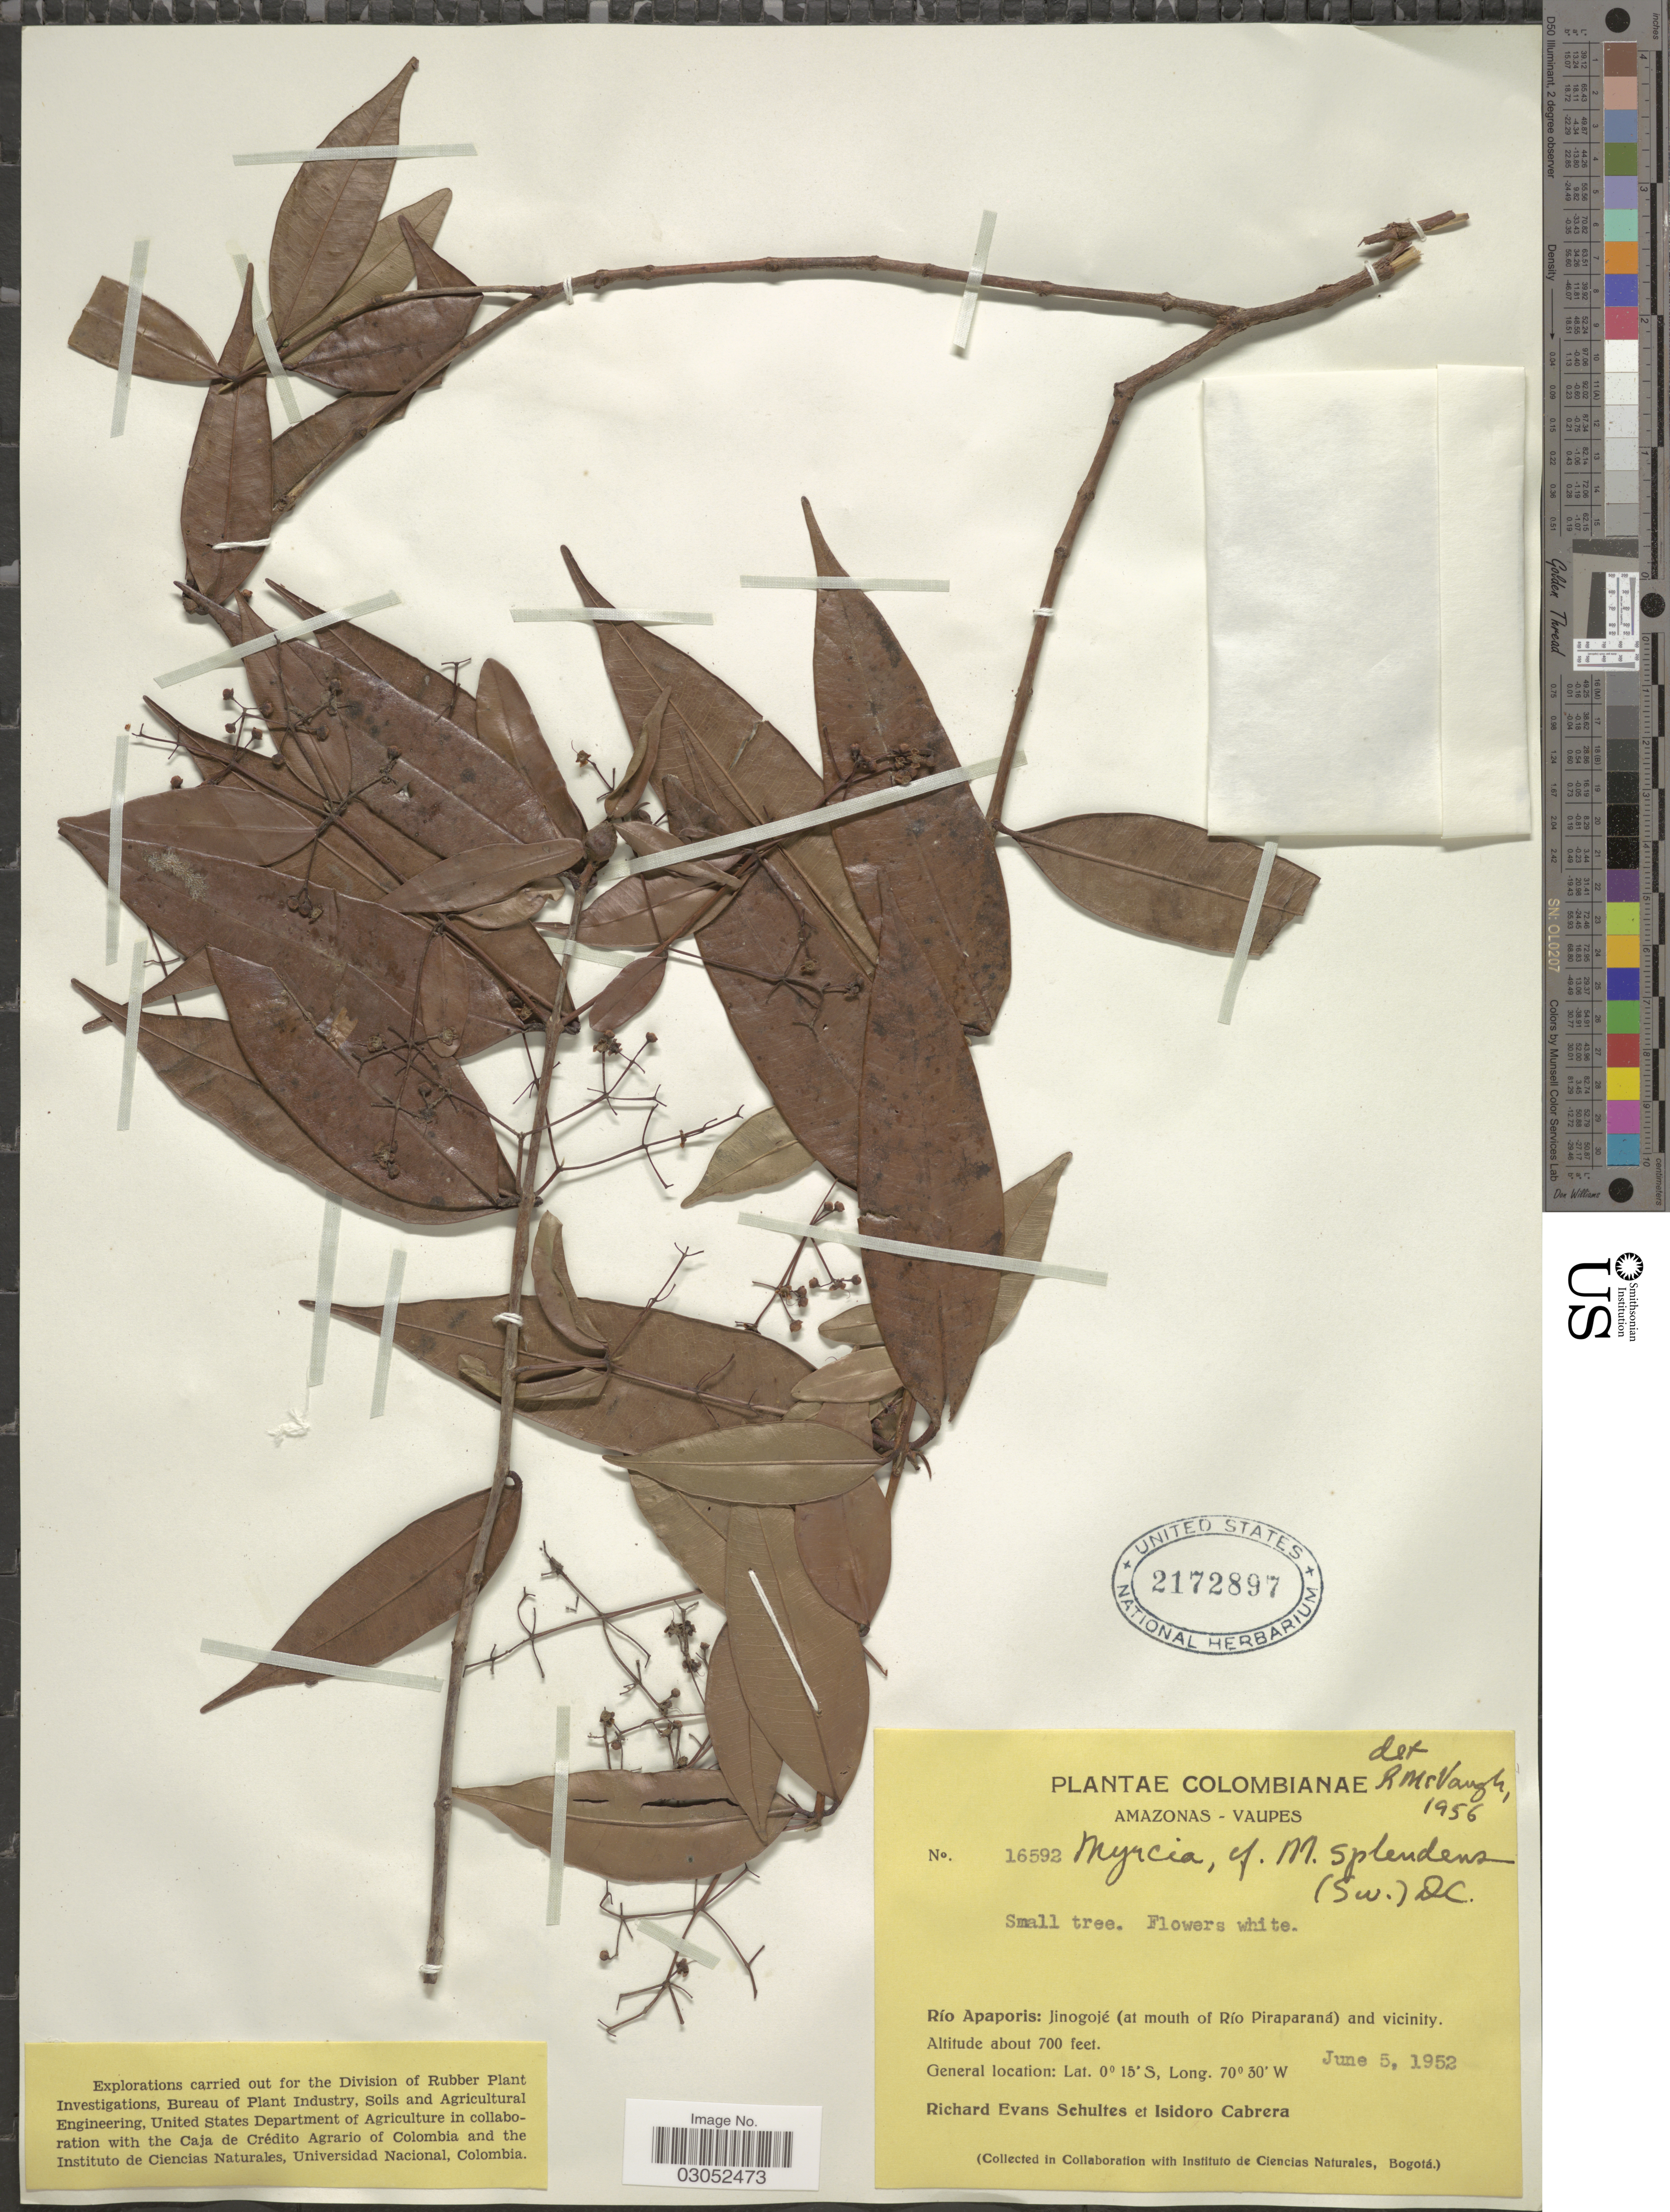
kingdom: Plantae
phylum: Tracheophyta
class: Magnoliopsida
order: Myrtales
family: Myrtaceae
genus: Myrcia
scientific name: Myrcia splendens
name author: (Sw.) DC.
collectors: R. E. Schultes & I. Cabrera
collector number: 16592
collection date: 1952-06-05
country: Colombia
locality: Amazonas-Vaupes. Río Apaporis: Jinogojé (at mouth of Río Piraparaná) and vicinity.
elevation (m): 213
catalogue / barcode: US 2172897